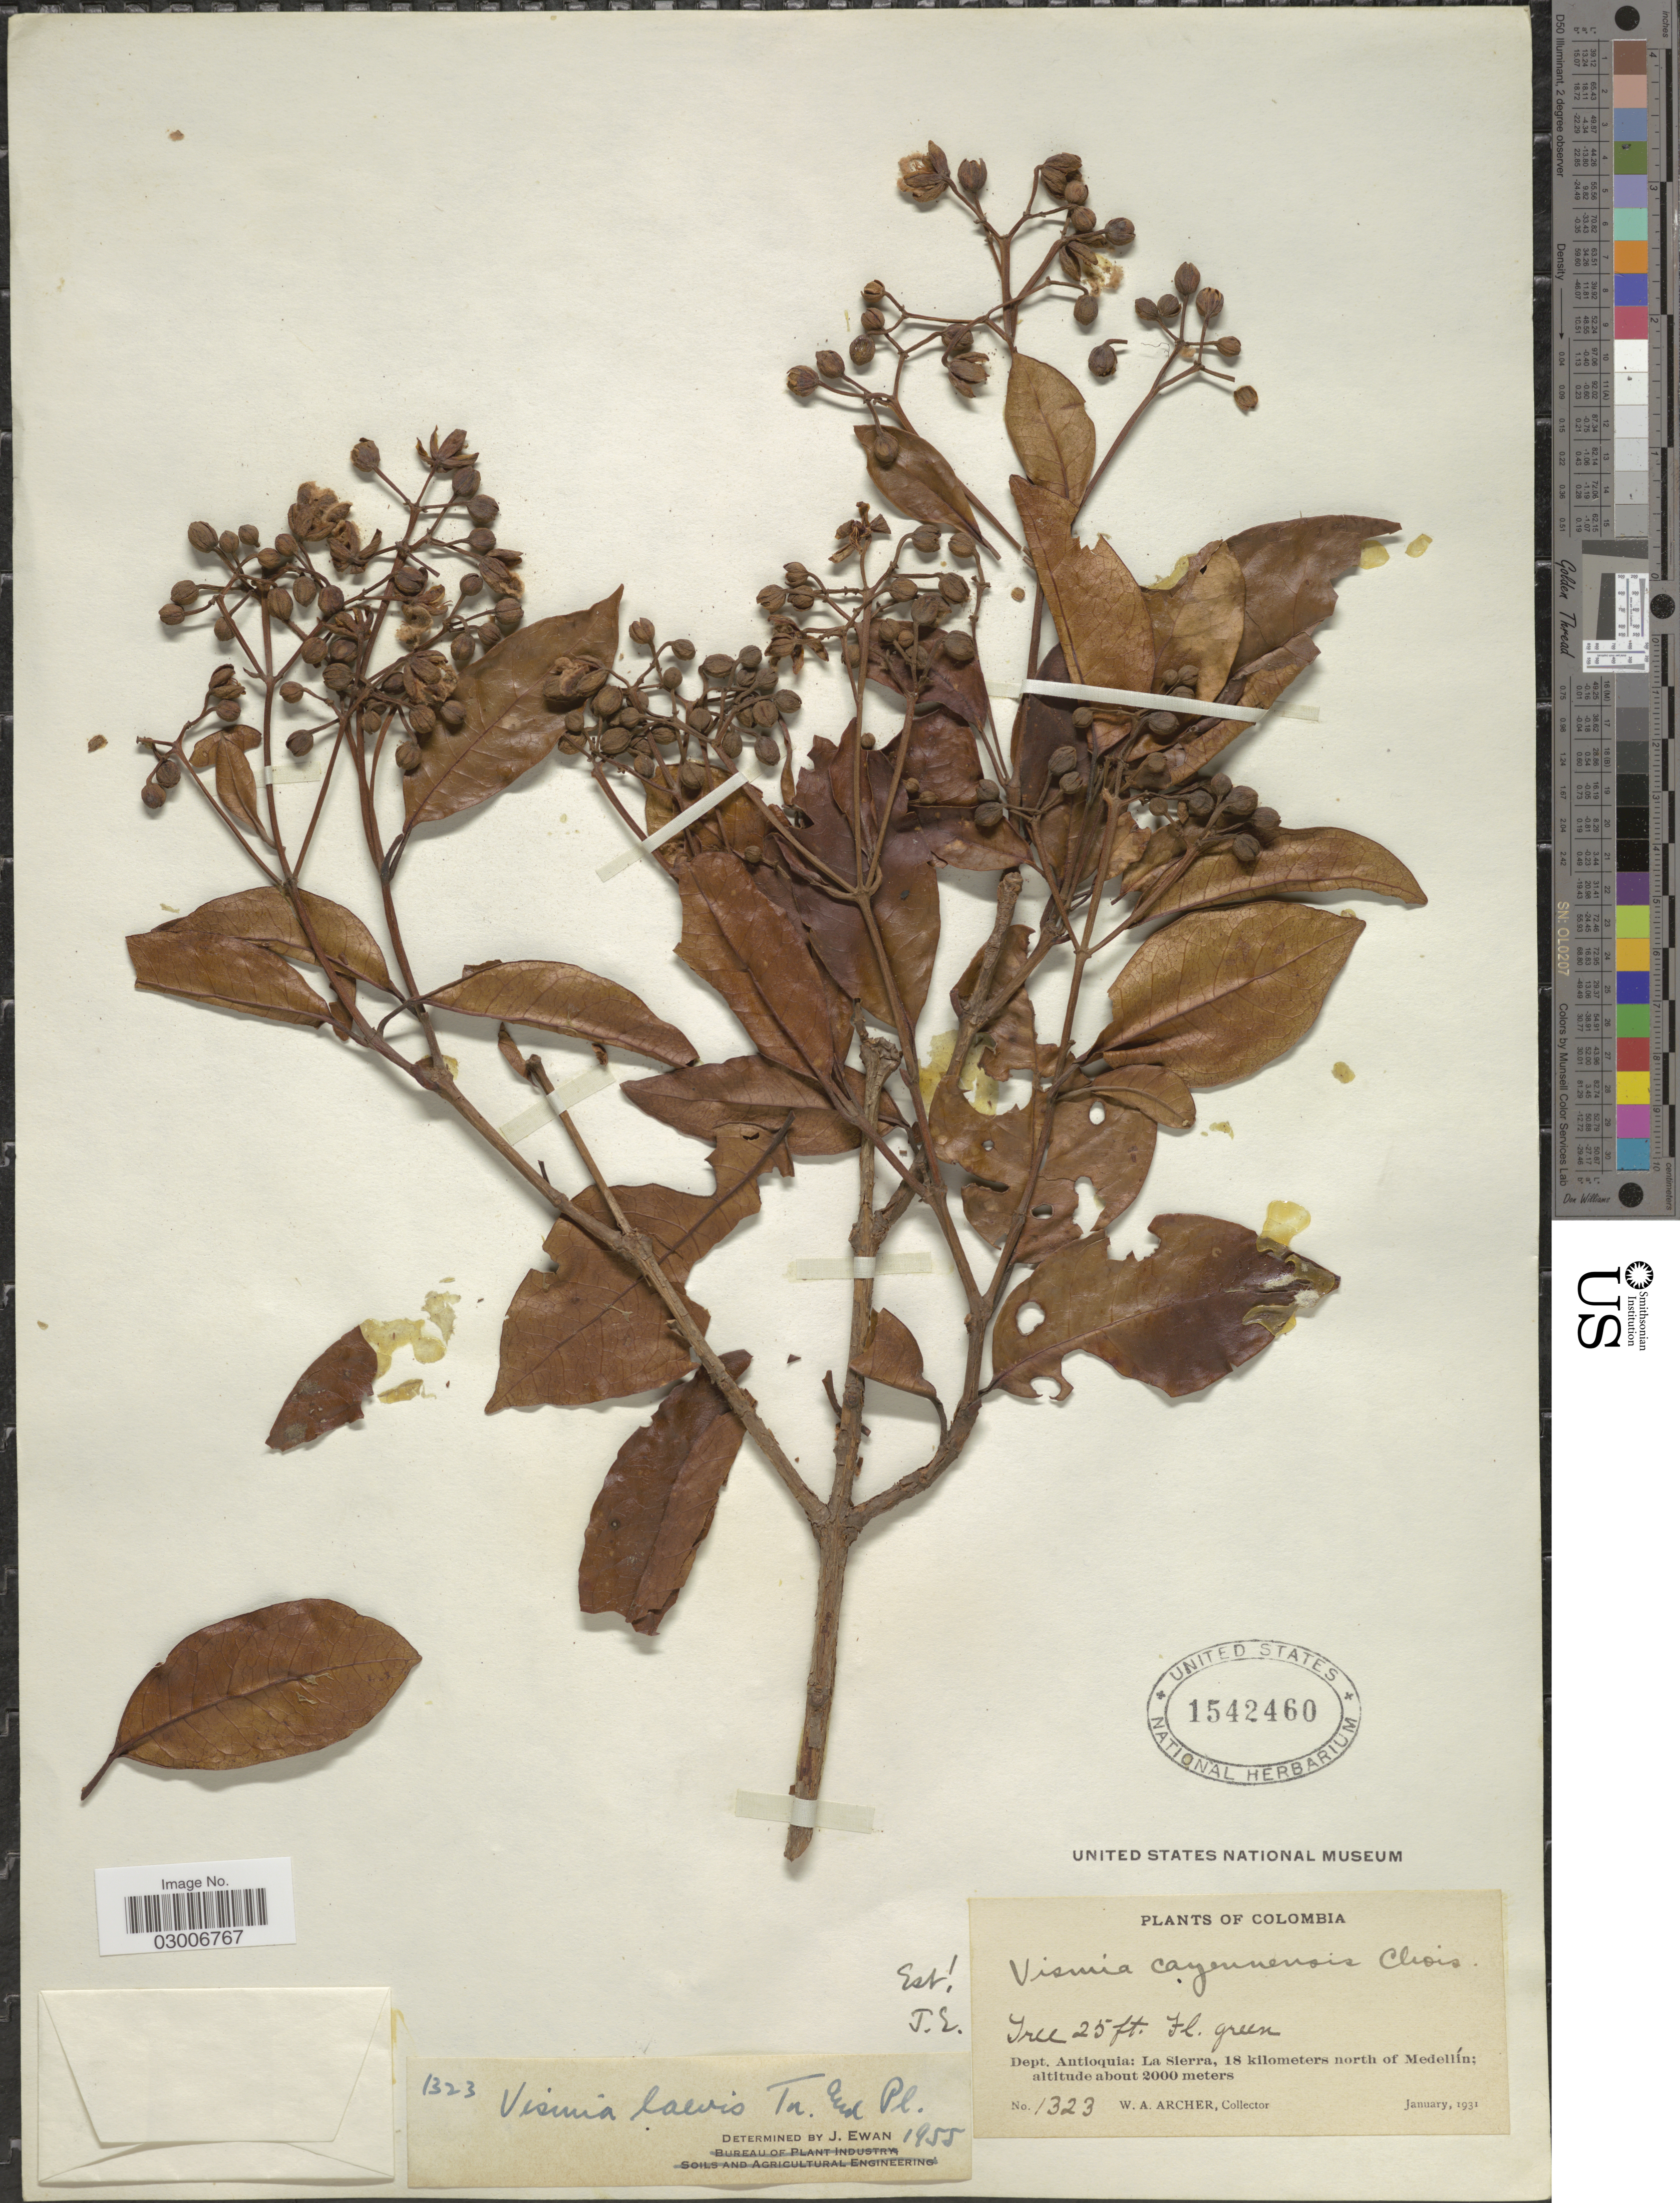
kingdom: Plantae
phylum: Tracheophyta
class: Magnoliopsida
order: Malpighiales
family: Hypericaceae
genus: Vismia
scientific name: Vismia laevis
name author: Triana & Planch.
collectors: W. Archer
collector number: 1323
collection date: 1931-01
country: Colombia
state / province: Antioquia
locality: Dept. Antioquia: La Sierra, 18 kilometers north of Medellín.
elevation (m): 2000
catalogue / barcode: US 1542460